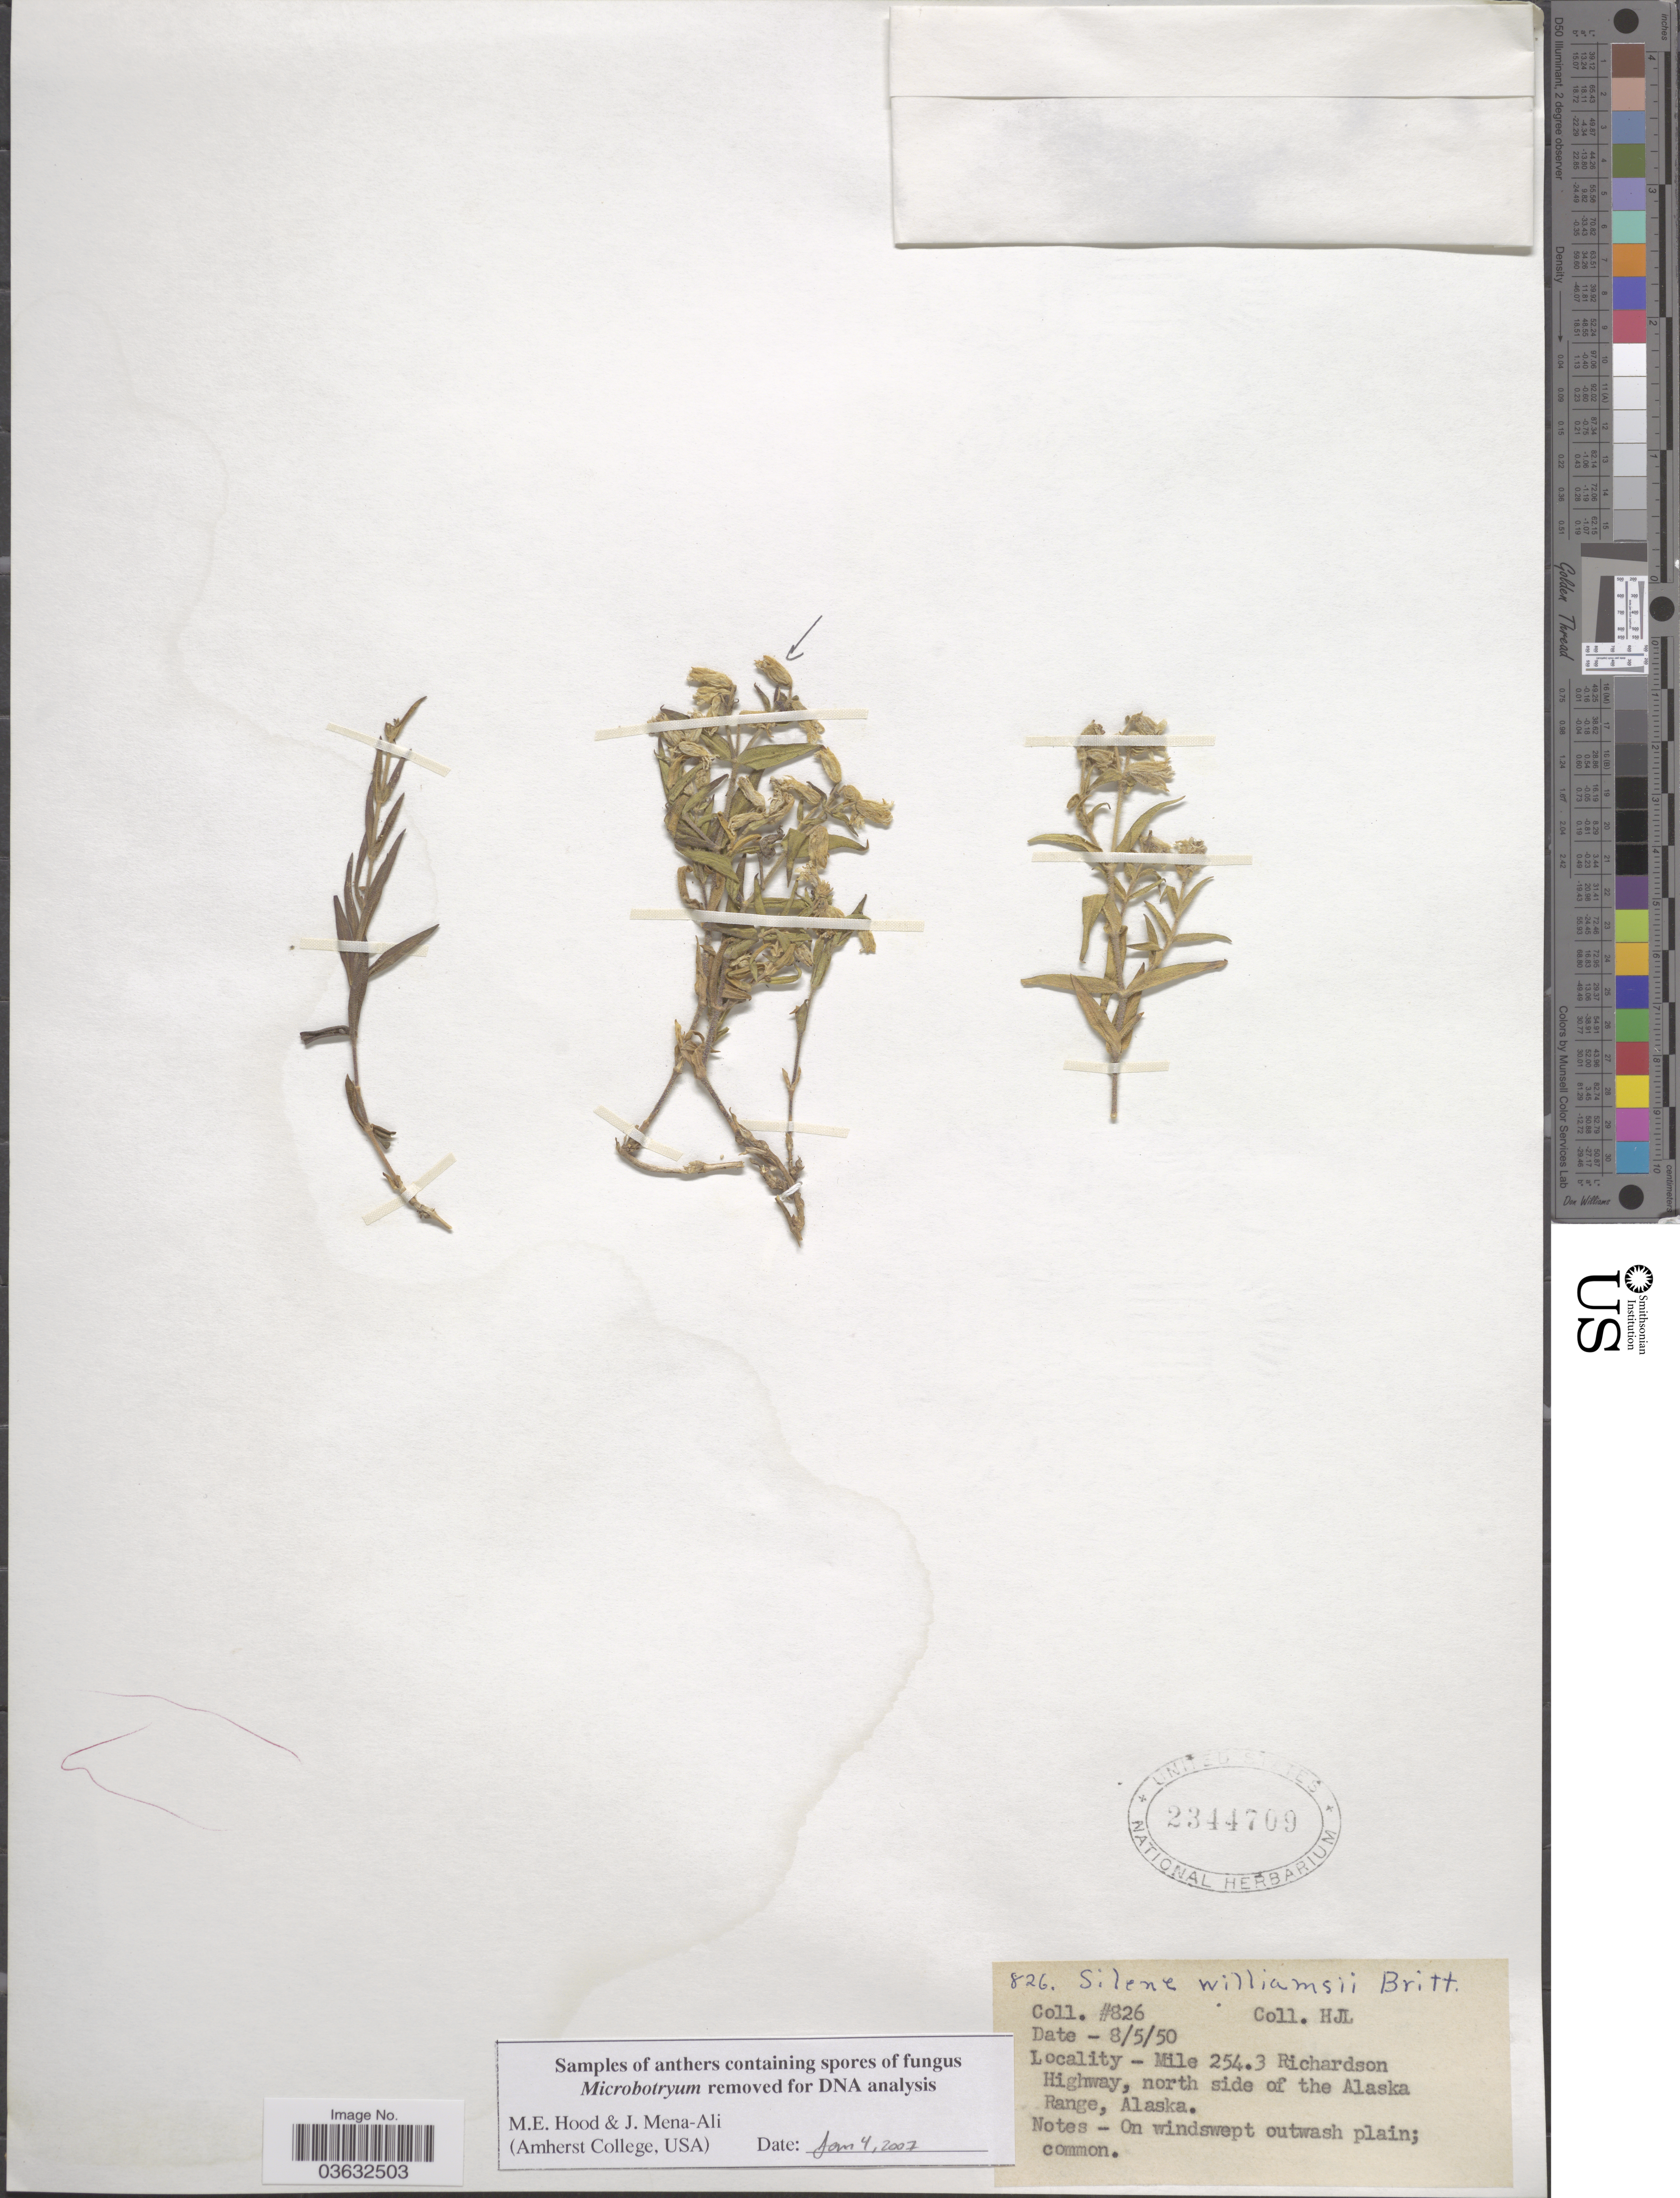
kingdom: Plantae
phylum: Tracheophyta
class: Magnoliopsida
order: Caryophyllales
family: Caryophyllaceae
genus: Silene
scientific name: Silene williamsii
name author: Britton in Britton & Rydb.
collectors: H. J. L.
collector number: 826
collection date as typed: Transcribed d/m/y: 5/8/50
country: United States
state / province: Alaska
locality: Mile 254.3 Richardson Highway, north side of the Alaska Range.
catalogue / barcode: US 2344709